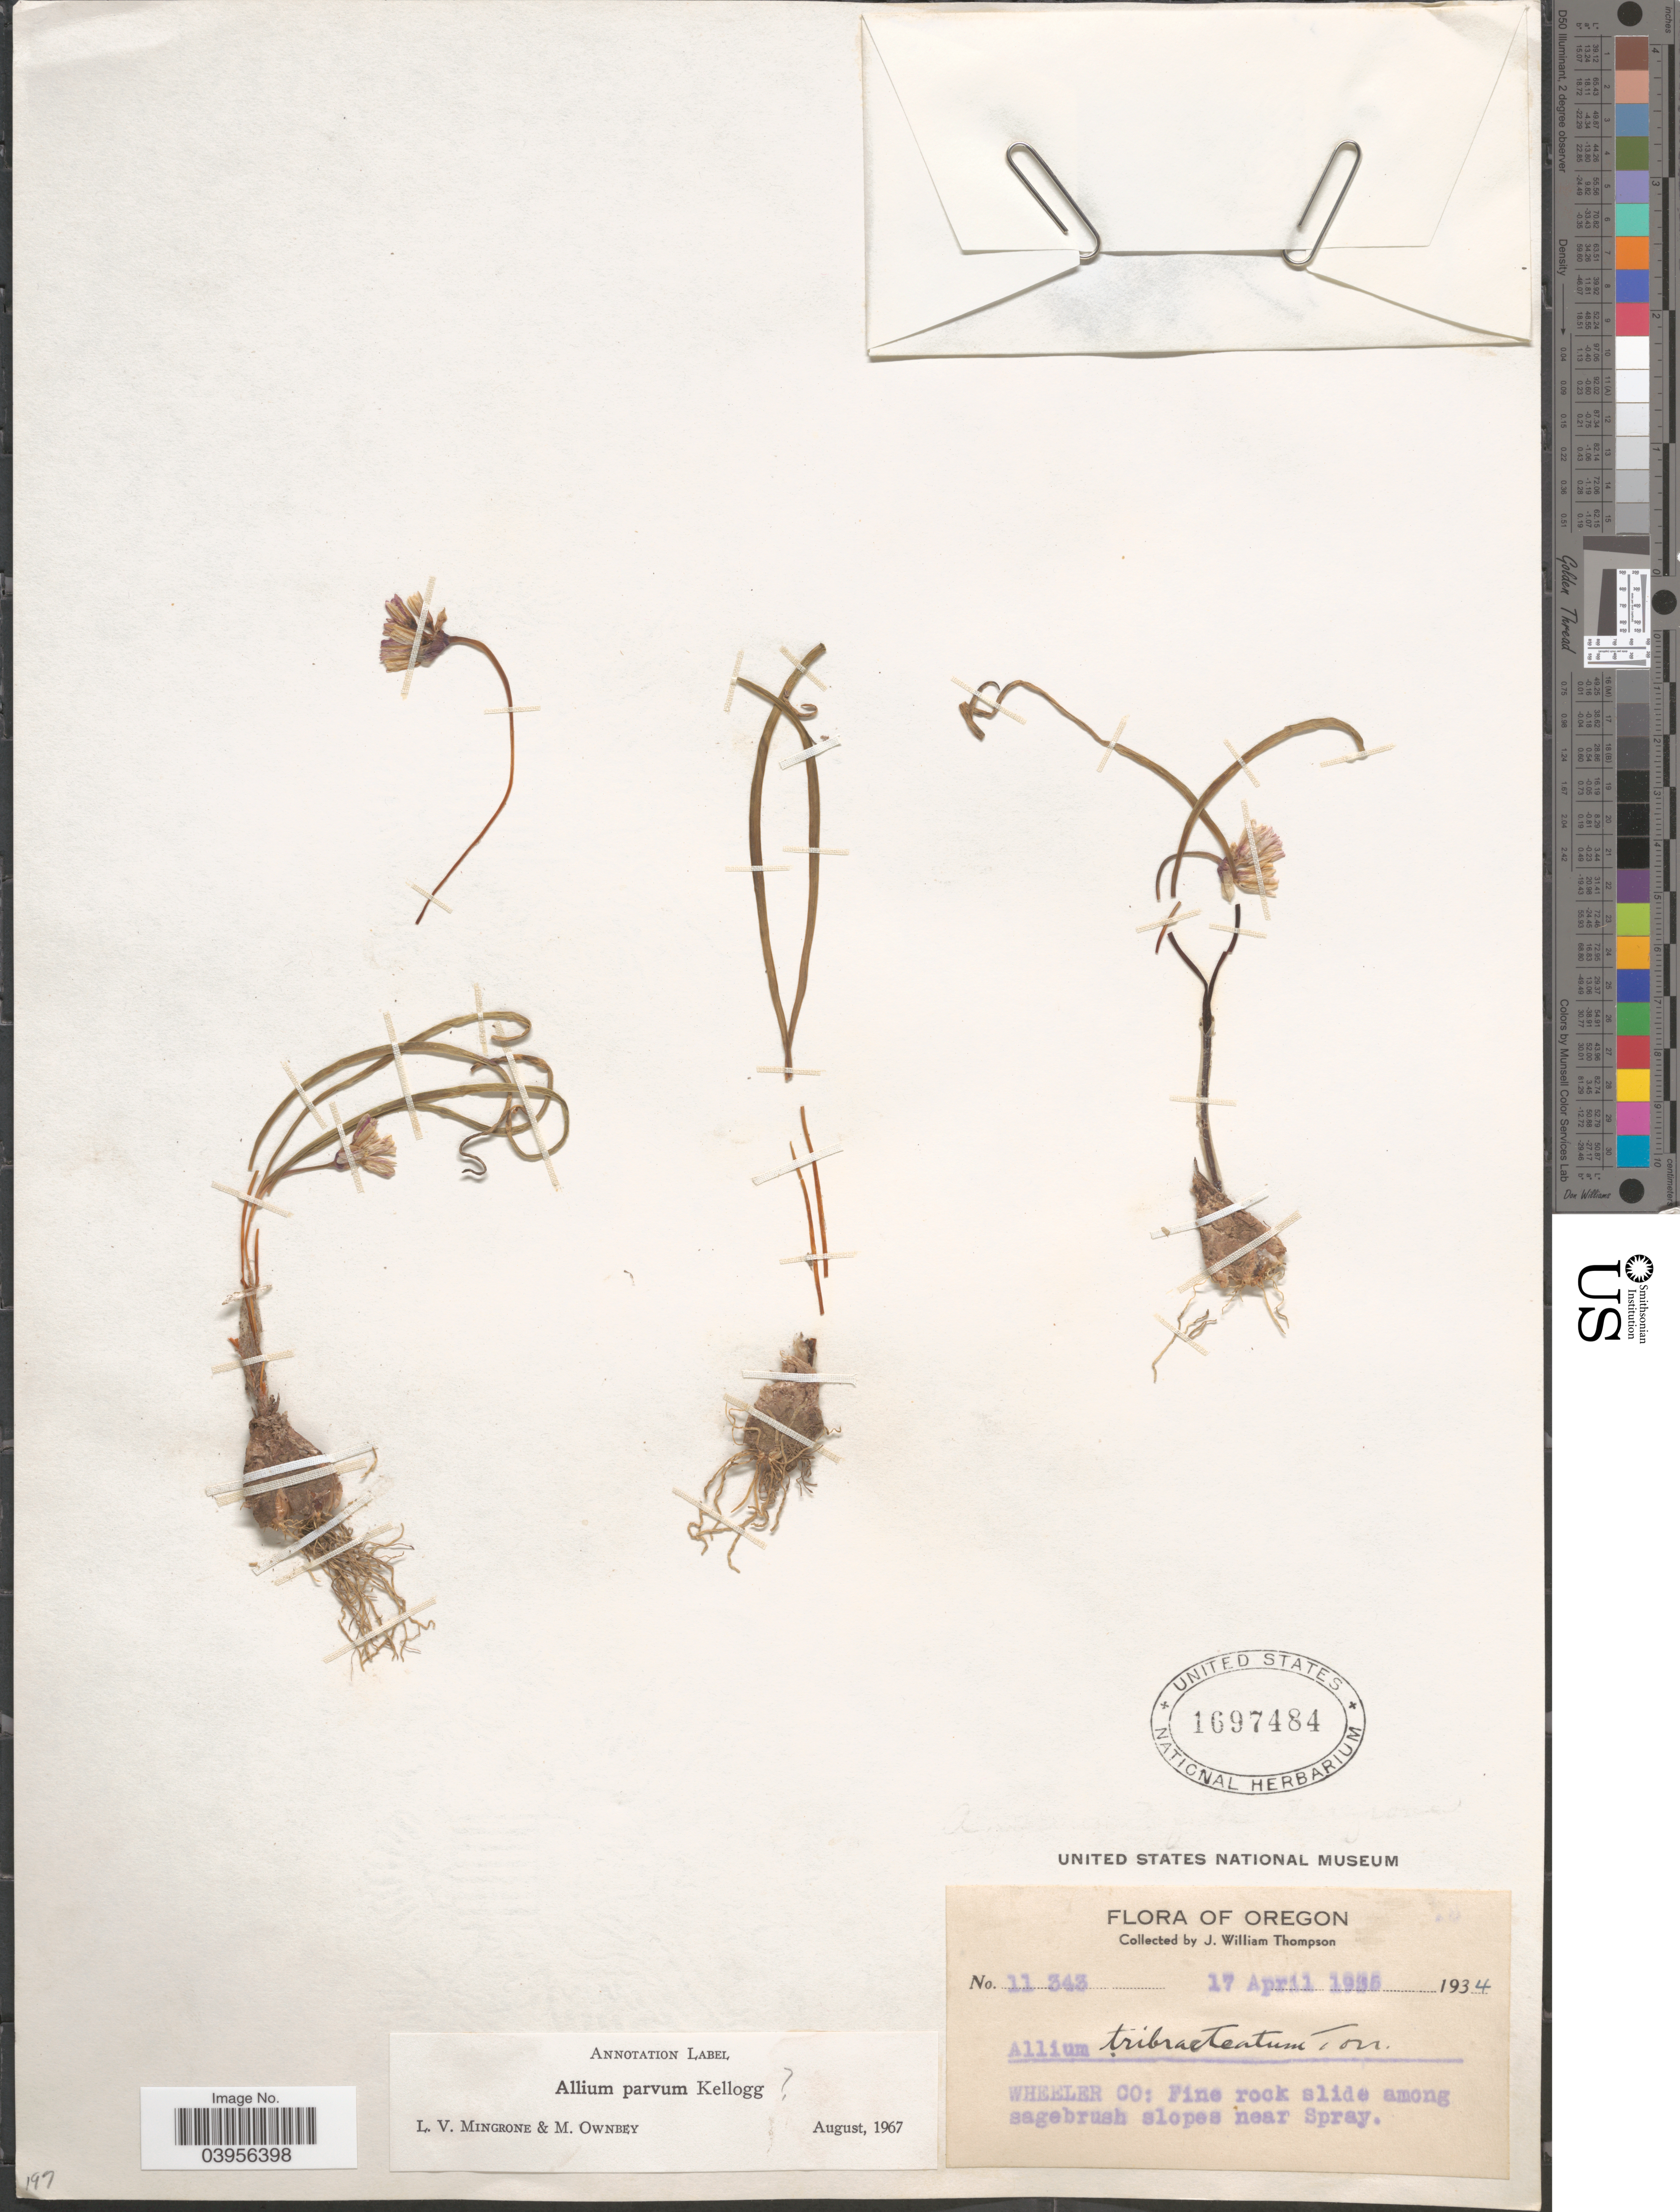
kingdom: Plantae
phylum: Tracheophyta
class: Liliopsida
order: Asparagales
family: Amaryllidaceae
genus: Allium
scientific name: Allium parvum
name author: Kellogg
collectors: J. W. Thompson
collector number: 11343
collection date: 1936-04-17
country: United States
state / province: Oregon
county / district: Wheeler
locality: Wheeler Co: Fine rock slide among sagebrush slopes near Spray.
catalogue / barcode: US 1697484